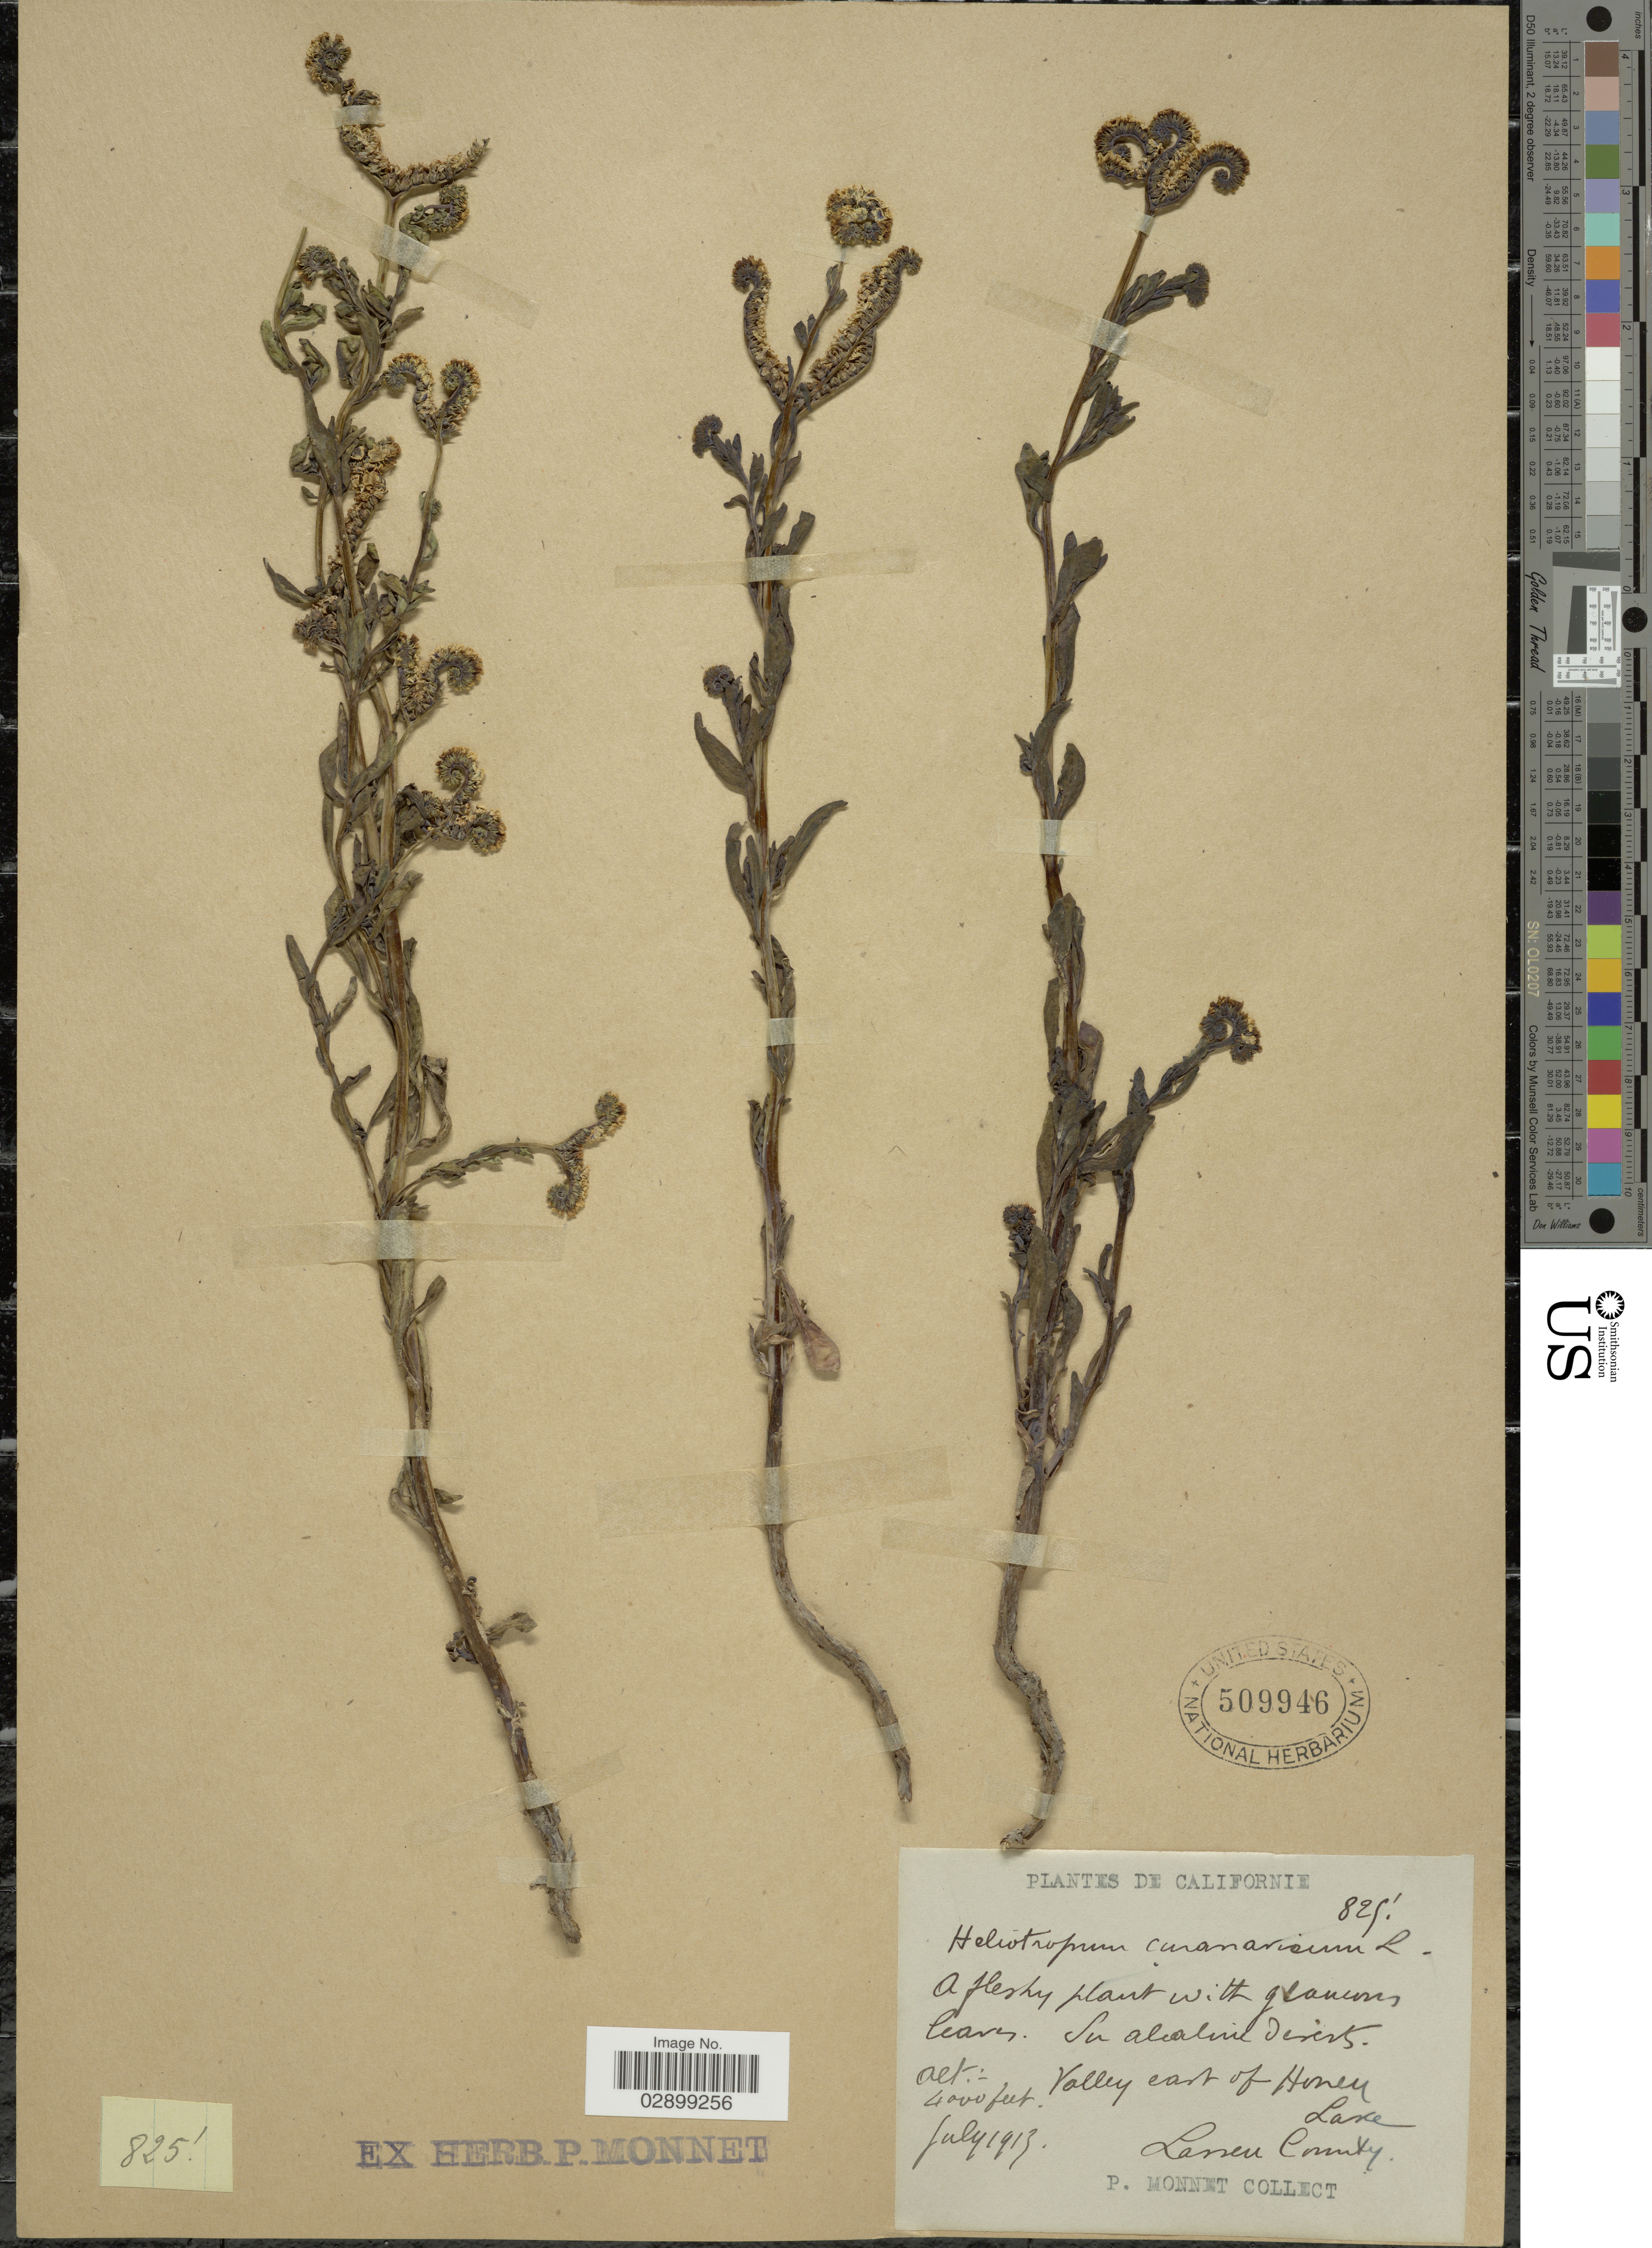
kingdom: Plantae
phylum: Tracheophyta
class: Magnoliopsida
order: Boraginales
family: Heliotropiaceae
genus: Heliotropium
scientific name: Heliotropium curassavicum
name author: L.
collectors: P. Monnet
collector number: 825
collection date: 1913-07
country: United States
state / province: California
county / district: Lassen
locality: Californie. Valley east of Honey Lake. Lassen County.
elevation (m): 1219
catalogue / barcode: US 509946